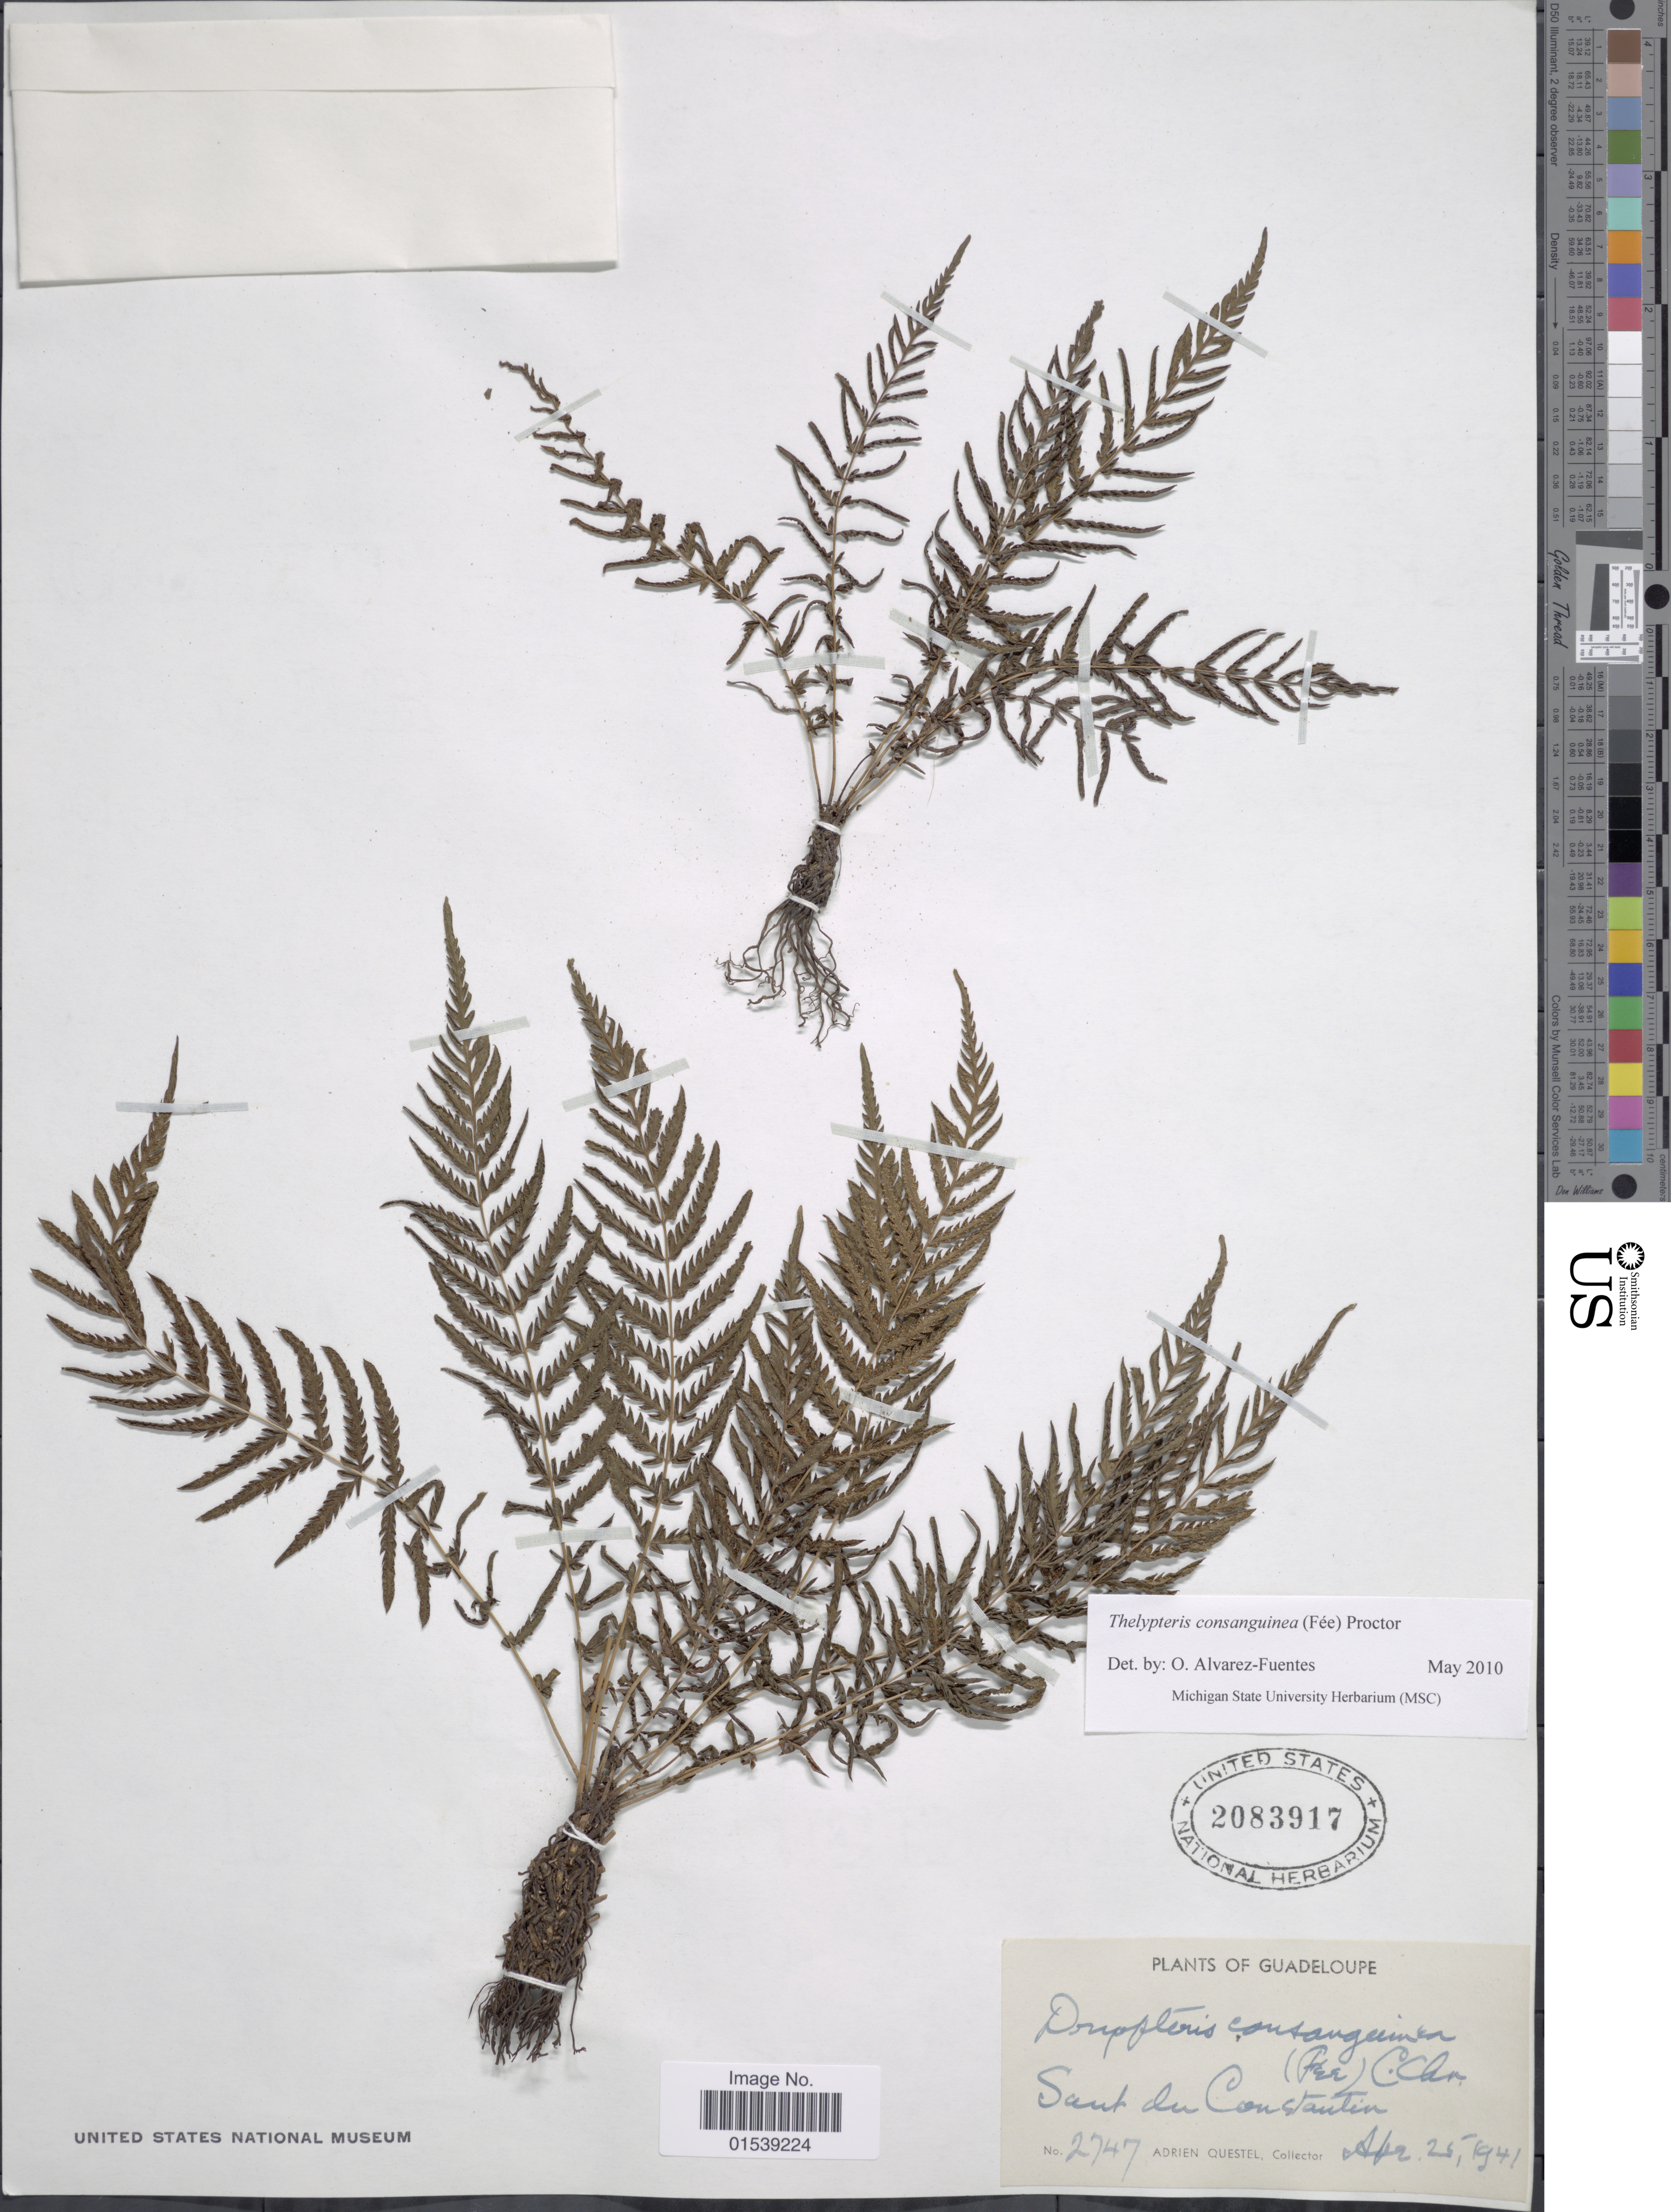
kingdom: Plantae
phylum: Tracheophyta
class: Polypodiopsida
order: Polypodiales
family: Thelypteridaceae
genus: Amauropelta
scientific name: Amauropelta consanguinea (Fée) comb. nov., ined. 2015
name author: (Fée)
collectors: A. Questel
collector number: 2747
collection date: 1941-04-25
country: Guadeloupe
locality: Sant du Constantin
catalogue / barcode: US 2083917